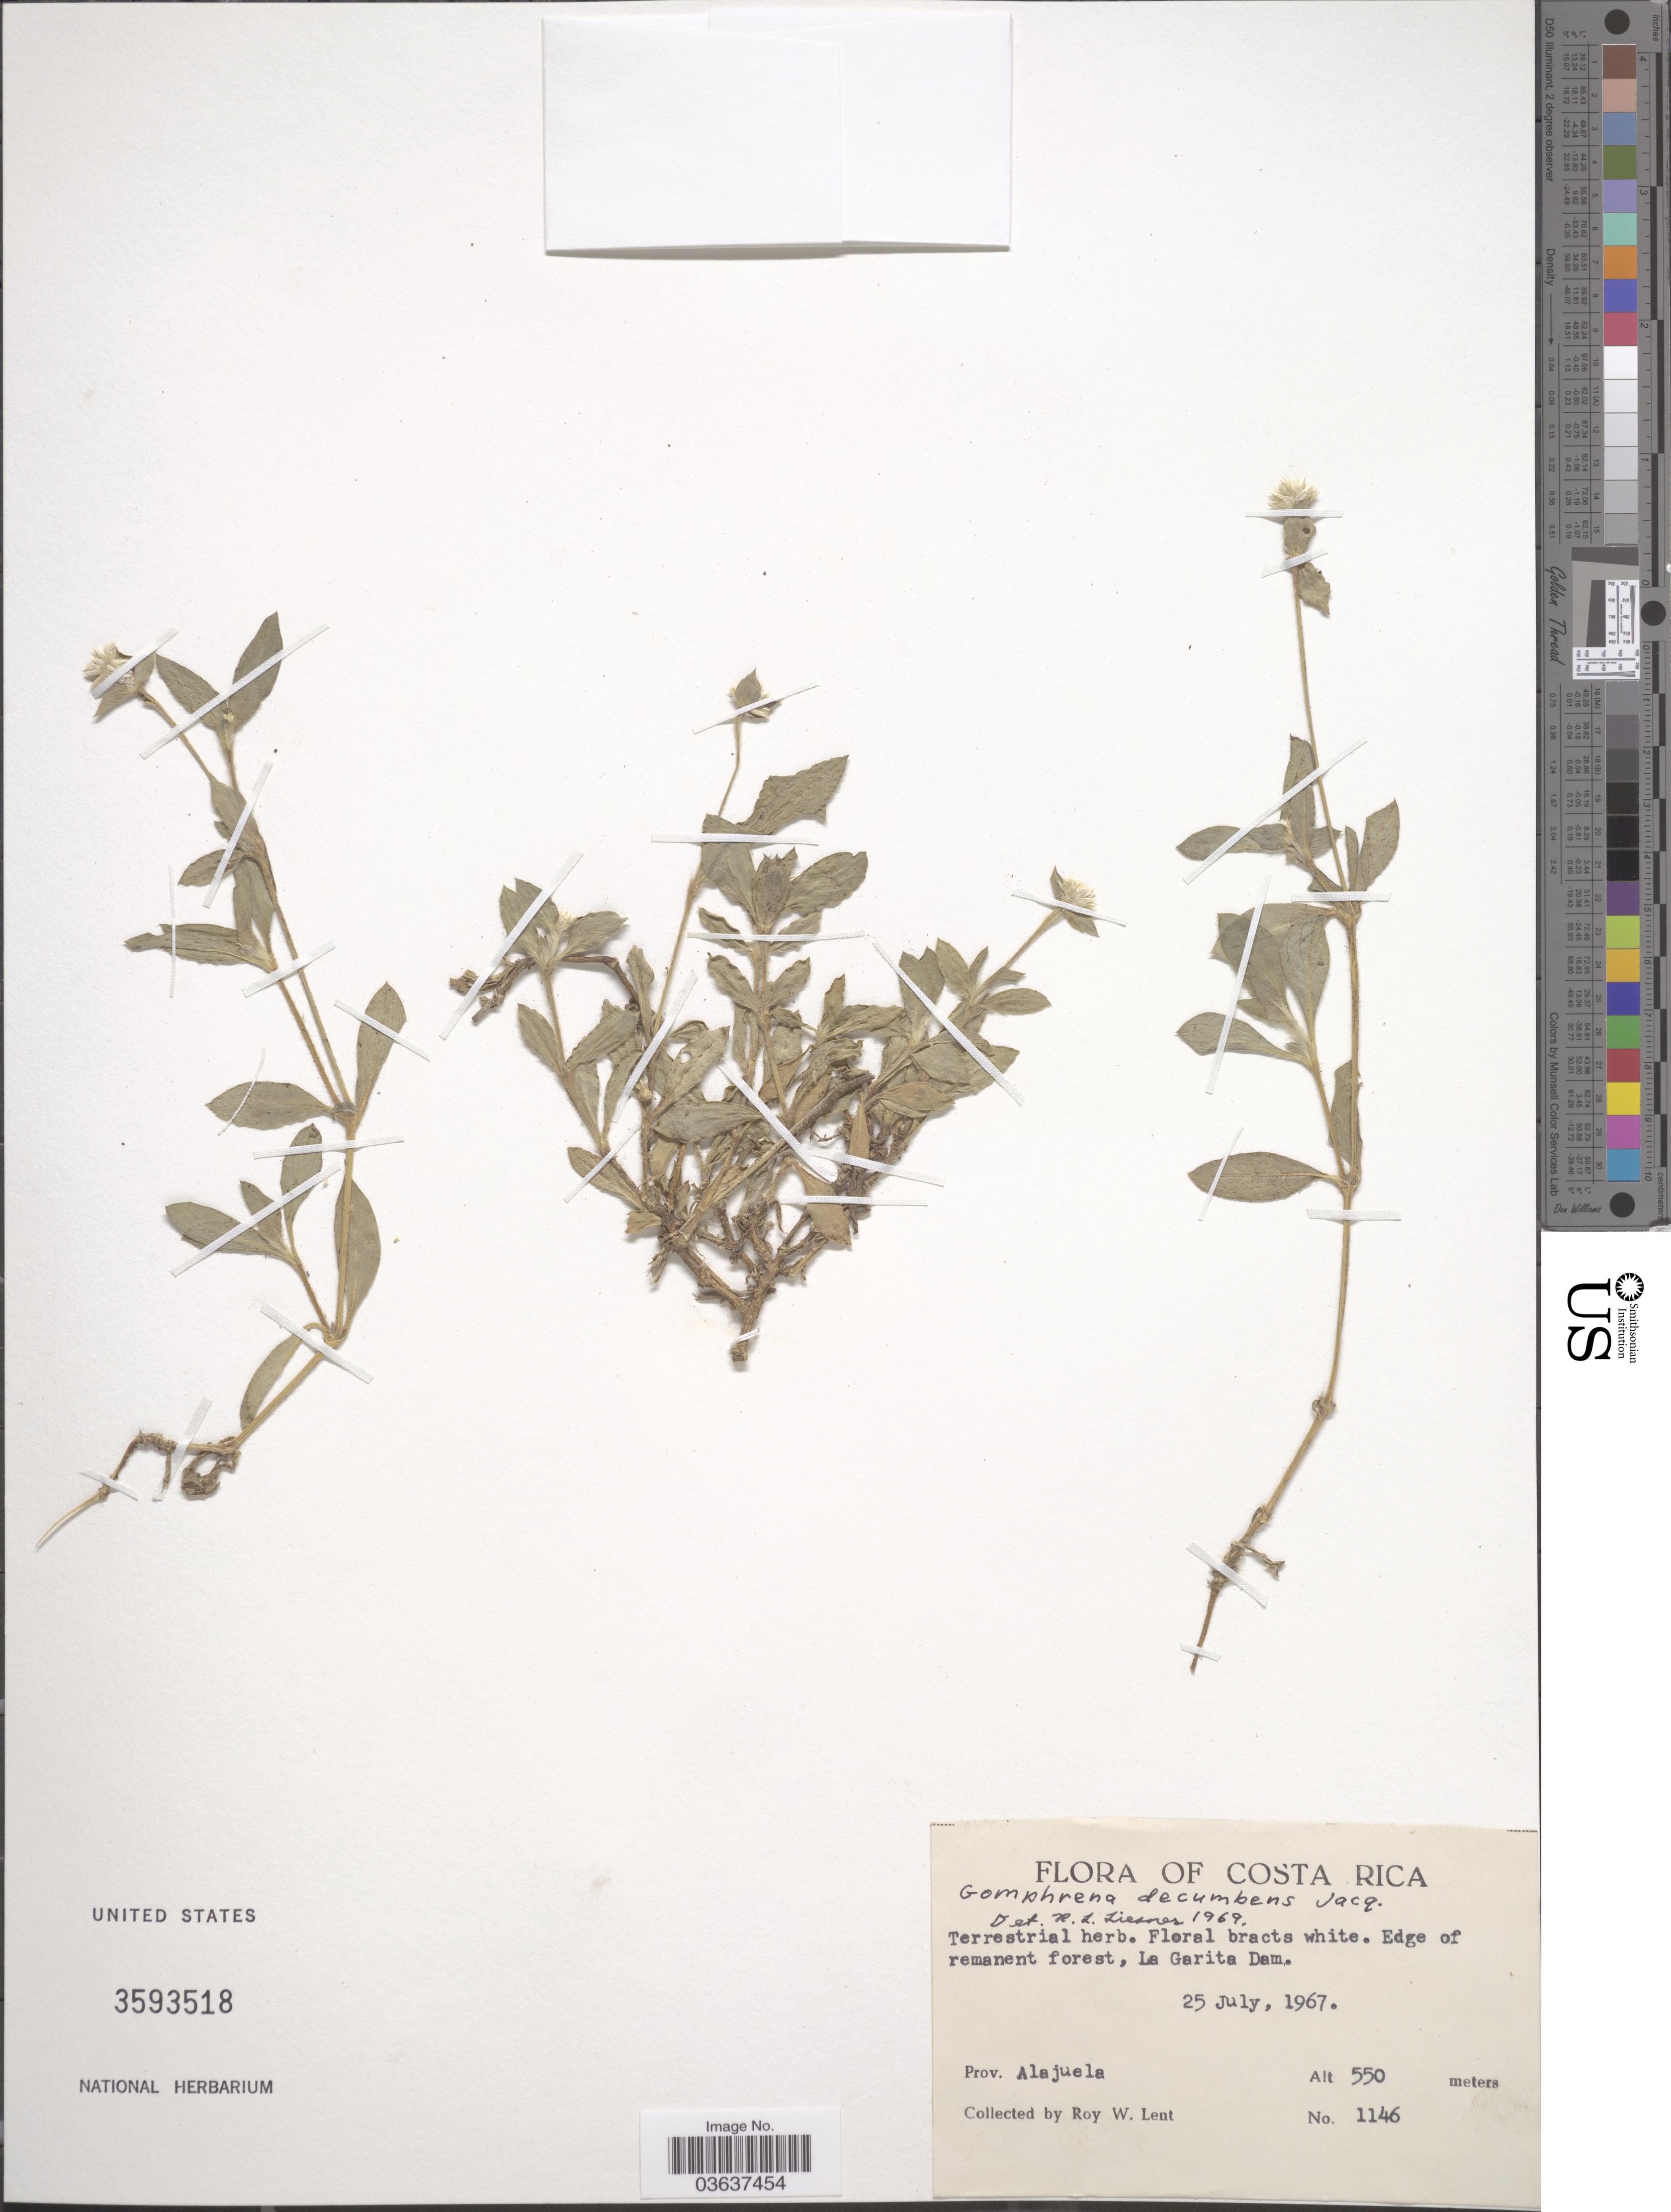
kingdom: Plantae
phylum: Tracheophyta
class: Magnoliopsida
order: Caryophyllales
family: Amaranthaceae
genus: Gomphrena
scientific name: Gomphrena decumbens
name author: Jacq.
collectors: R. W. Lent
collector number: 1146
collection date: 1967-07-25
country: Costa Rica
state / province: Alajuela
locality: Edge of remanent forest, La Garita Dam.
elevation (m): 550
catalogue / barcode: US 3593518